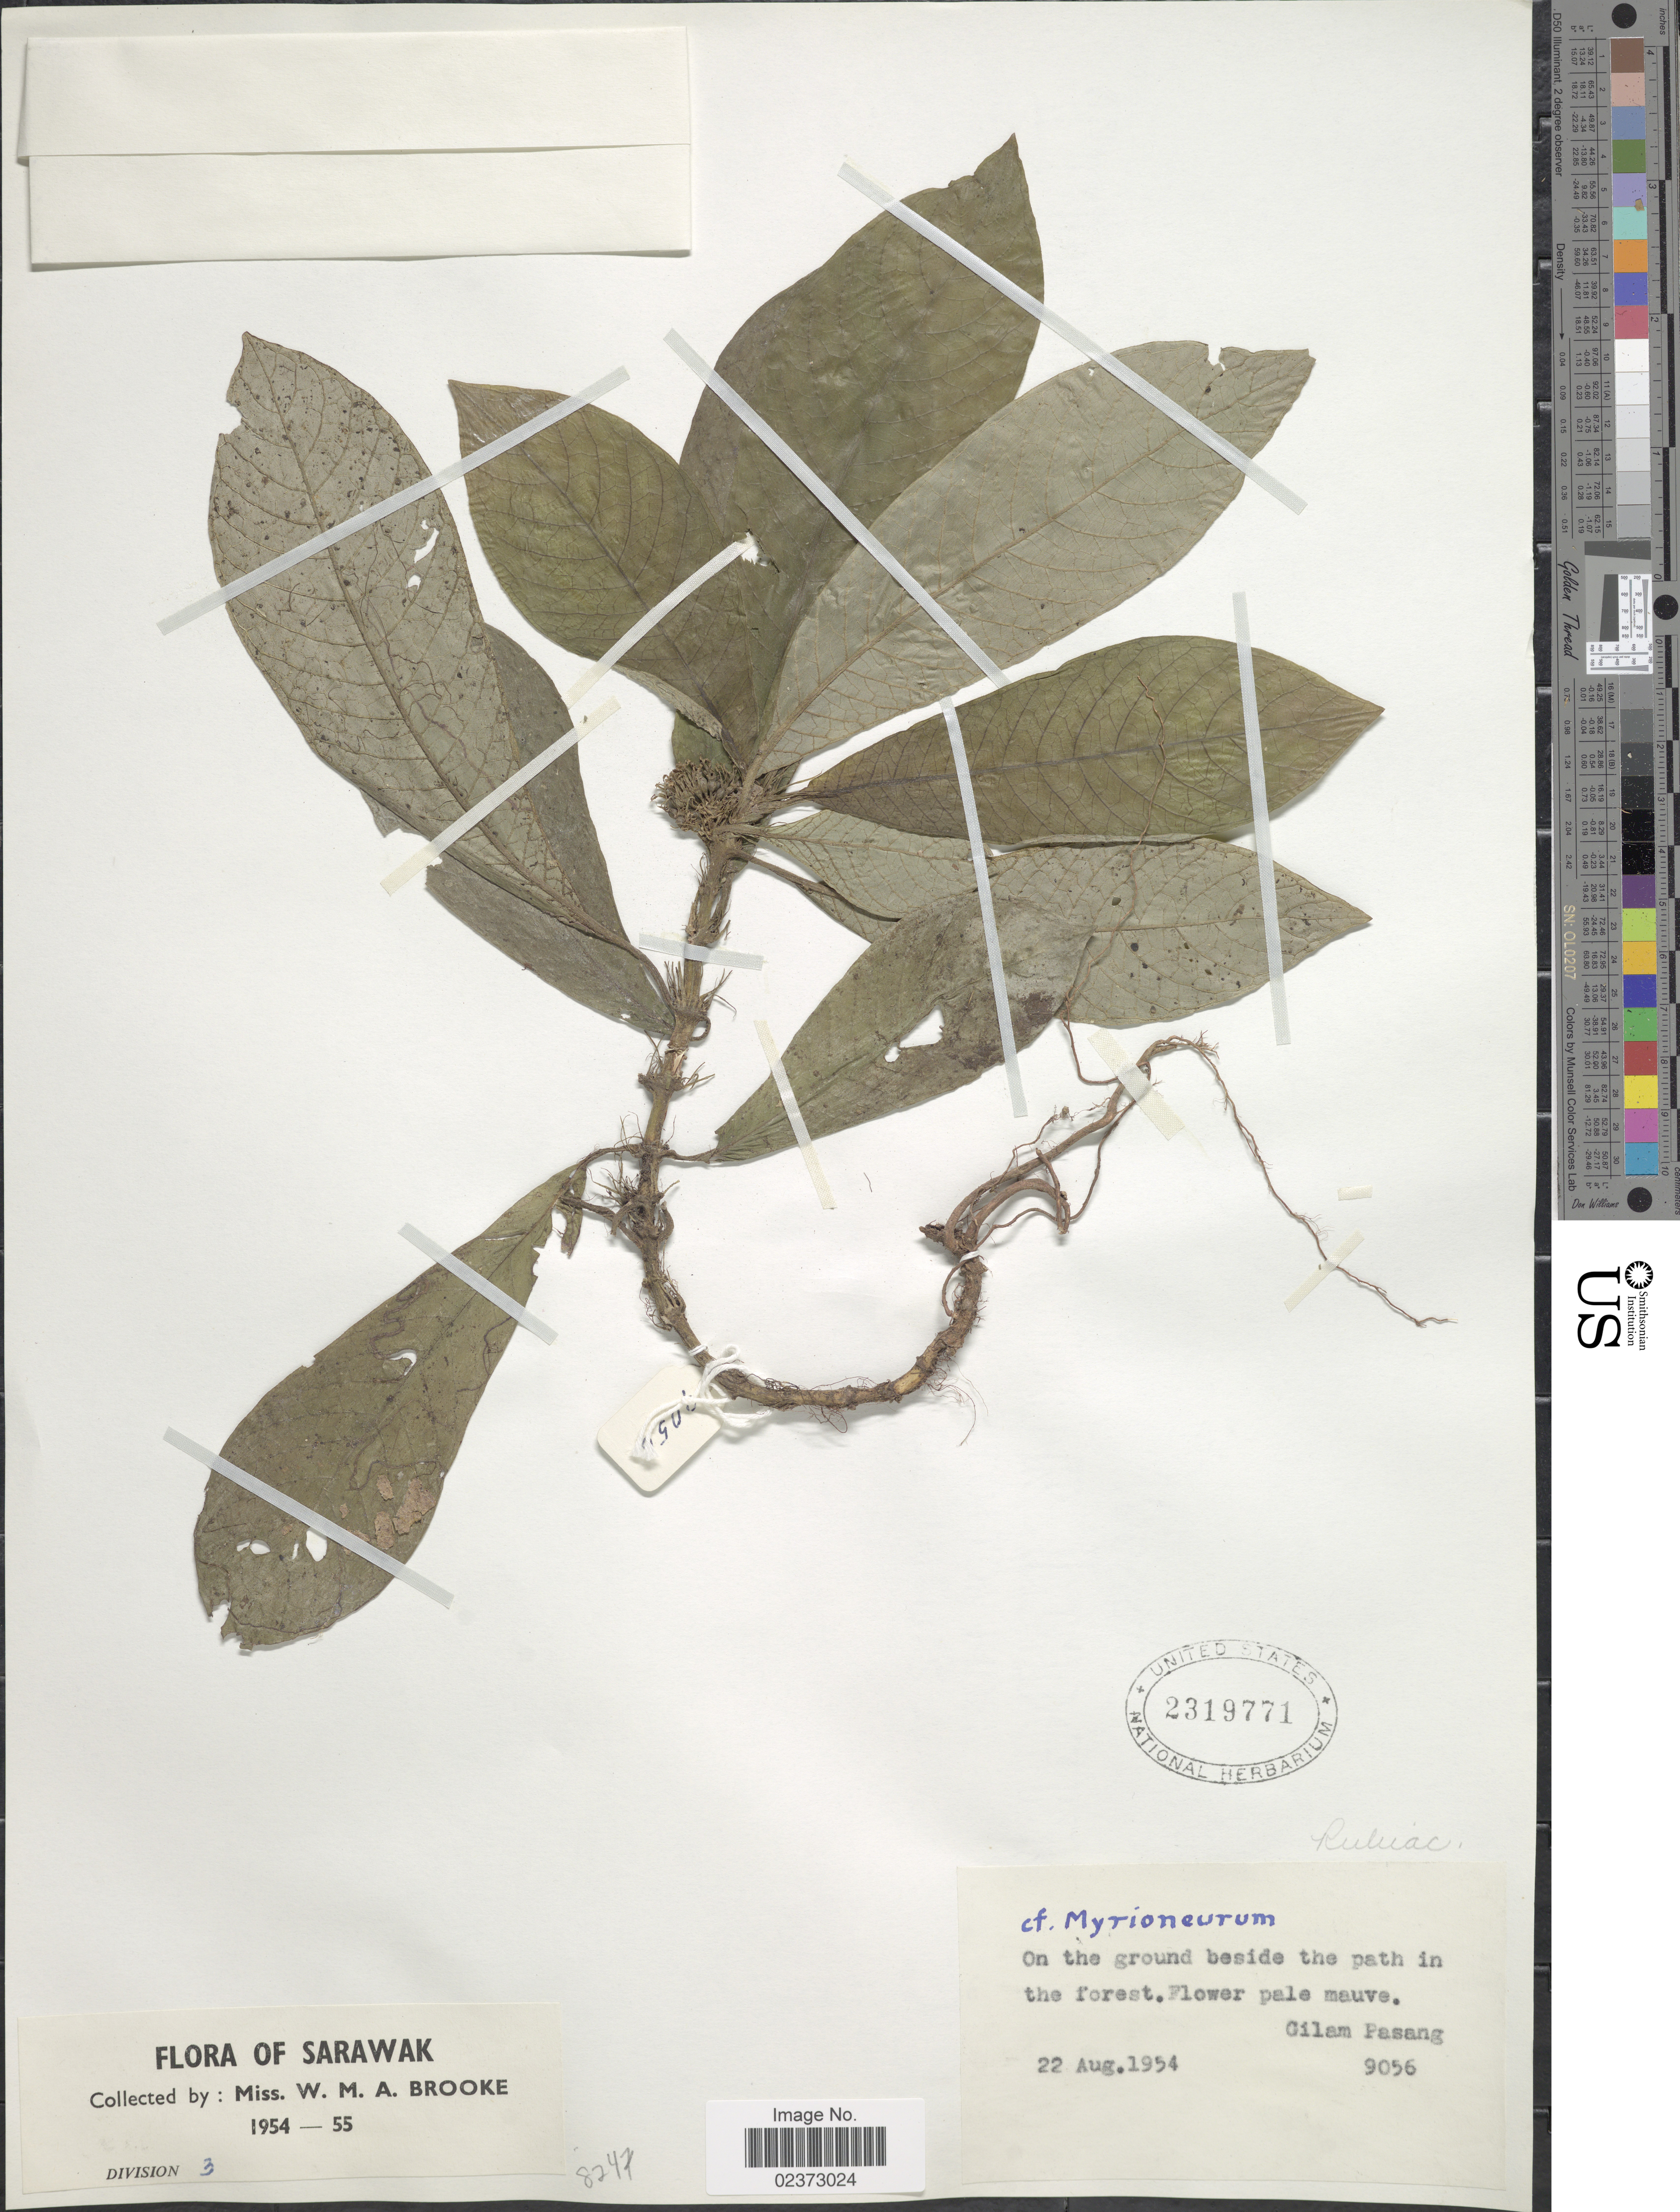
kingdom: Plantae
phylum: Tracheophyta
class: Magnoliopsida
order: Gentianales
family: Rubiaceae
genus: Cyanoneuron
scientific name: Cyanoneuron depauperatum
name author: (Merr.) Tange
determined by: Tange, C.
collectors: W. Brooke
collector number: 9056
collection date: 1954-08-22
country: Malaysia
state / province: Sarawak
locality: On the ground beside the path in the forest, Gilam Pasang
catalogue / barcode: US 2319771